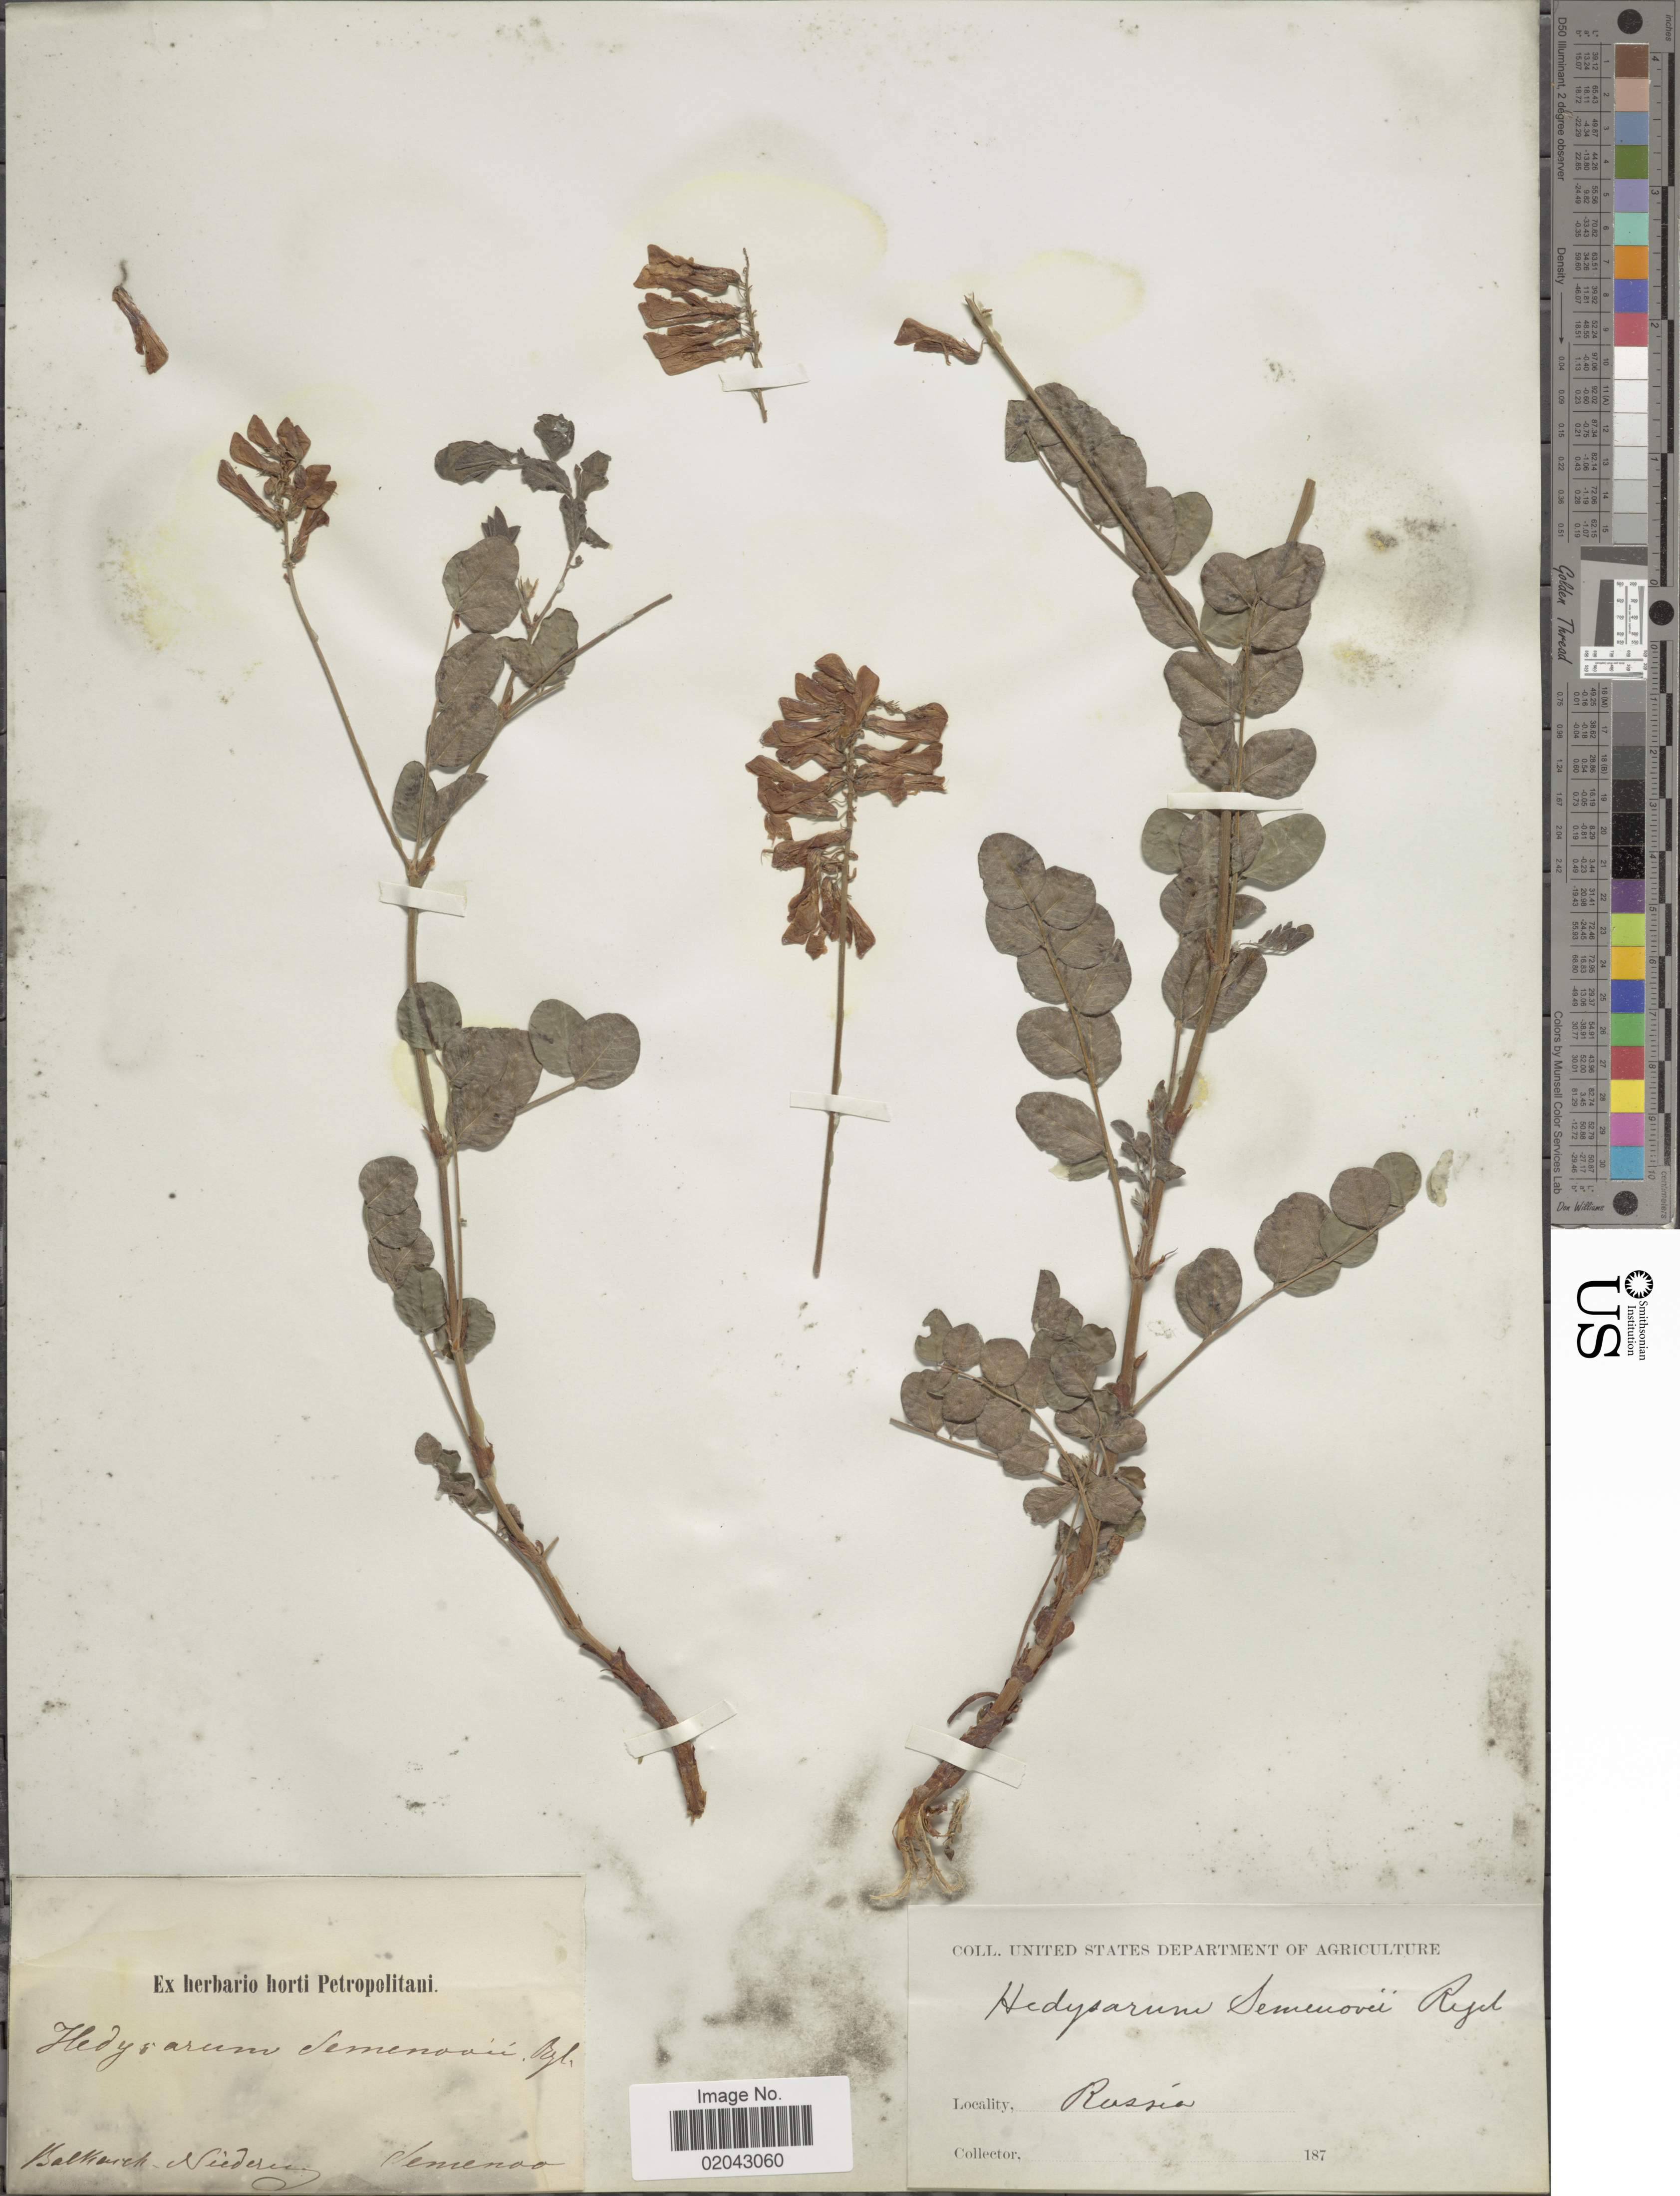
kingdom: Plantae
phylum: Tracheophyta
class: Magnoliopsida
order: Fabales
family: Fabaceae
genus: Hedysarum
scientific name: Hedysarum semenovii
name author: Regel & Herder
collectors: -- Semenov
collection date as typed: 187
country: Kazakhstan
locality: Balkasch (Balhkash)